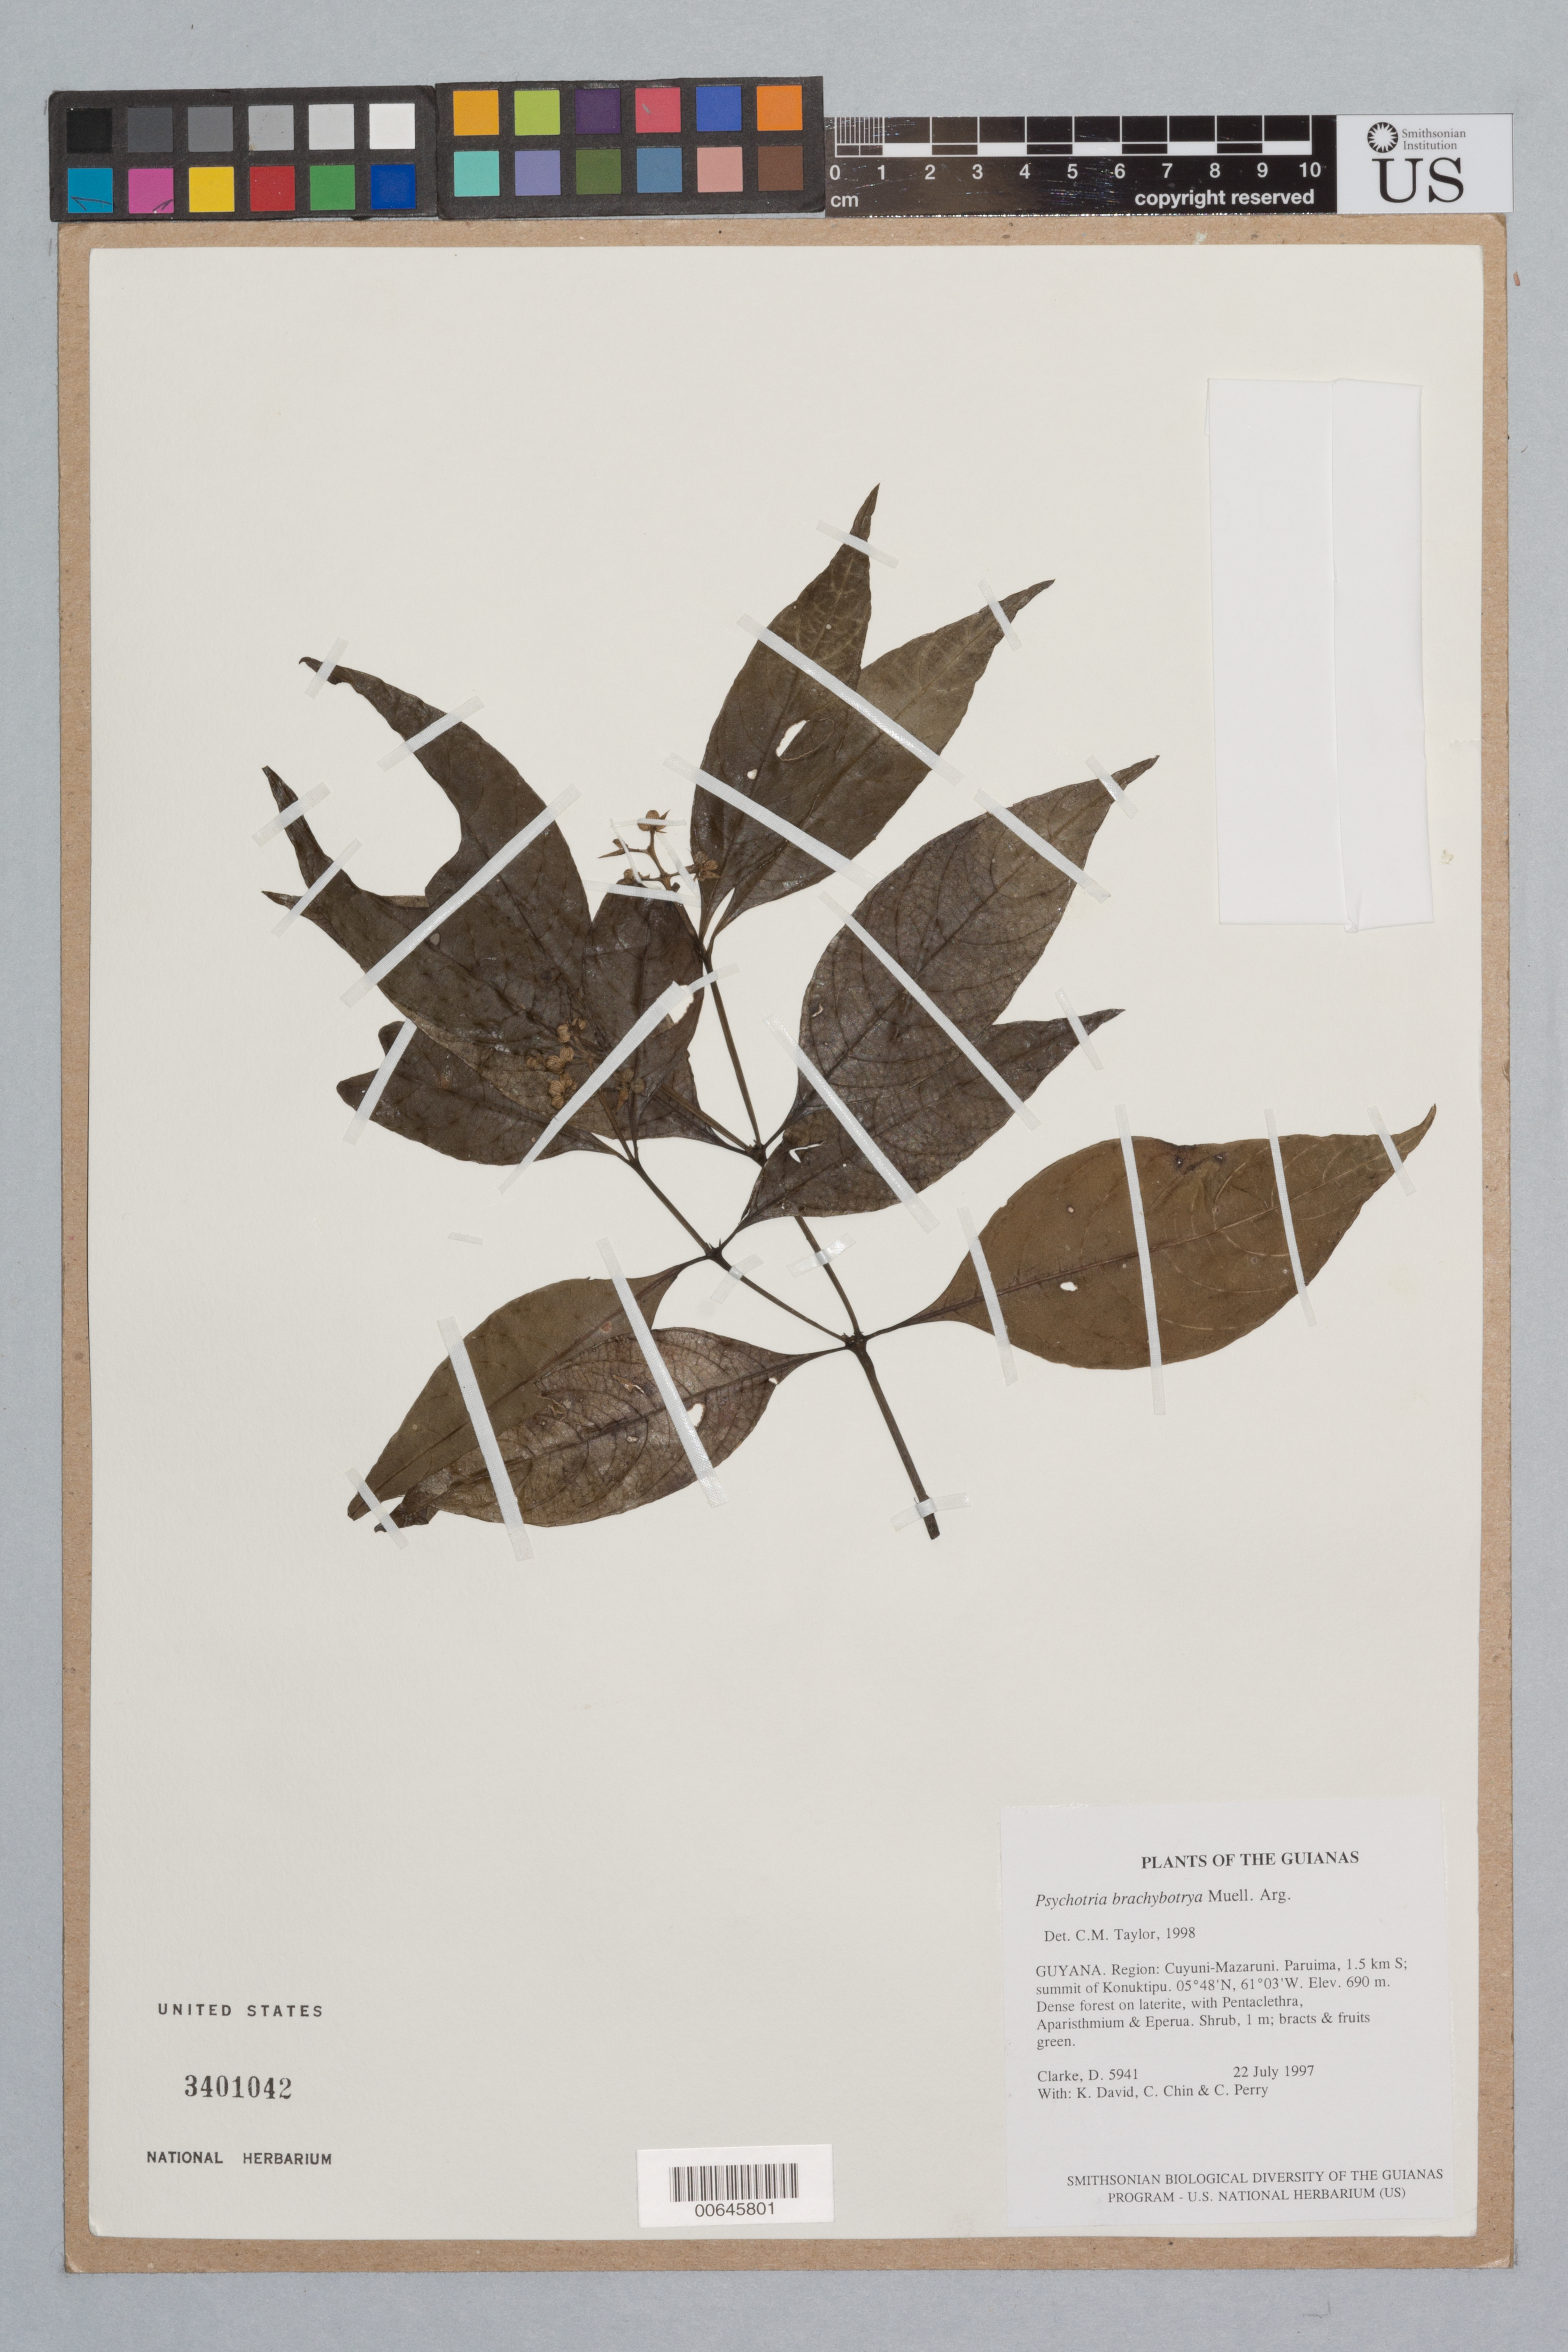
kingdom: Plantae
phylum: Tracheophyta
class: Magnoliopsida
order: Gentianales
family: Rubiaceae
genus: Palicourea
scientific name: Palicourea gracilenta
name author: (Müll. Arg.) Delprete & J.H. Kirkbr.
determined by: Kirkbride, J. H., Jr.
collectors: H. D. Clarke, K. David, C. Chin & C. Perry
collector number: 5941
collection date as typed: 22 July 1997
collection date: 1997-07-22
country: Guyana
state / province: Cuyuni-Mazaruni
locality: Paruima, 1.5 km S; summit of Konuktipu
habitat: Dense forest on laterite, with Pentaclethra, Aparisthmium & Eperua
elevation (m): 690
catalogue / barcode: US 3401042